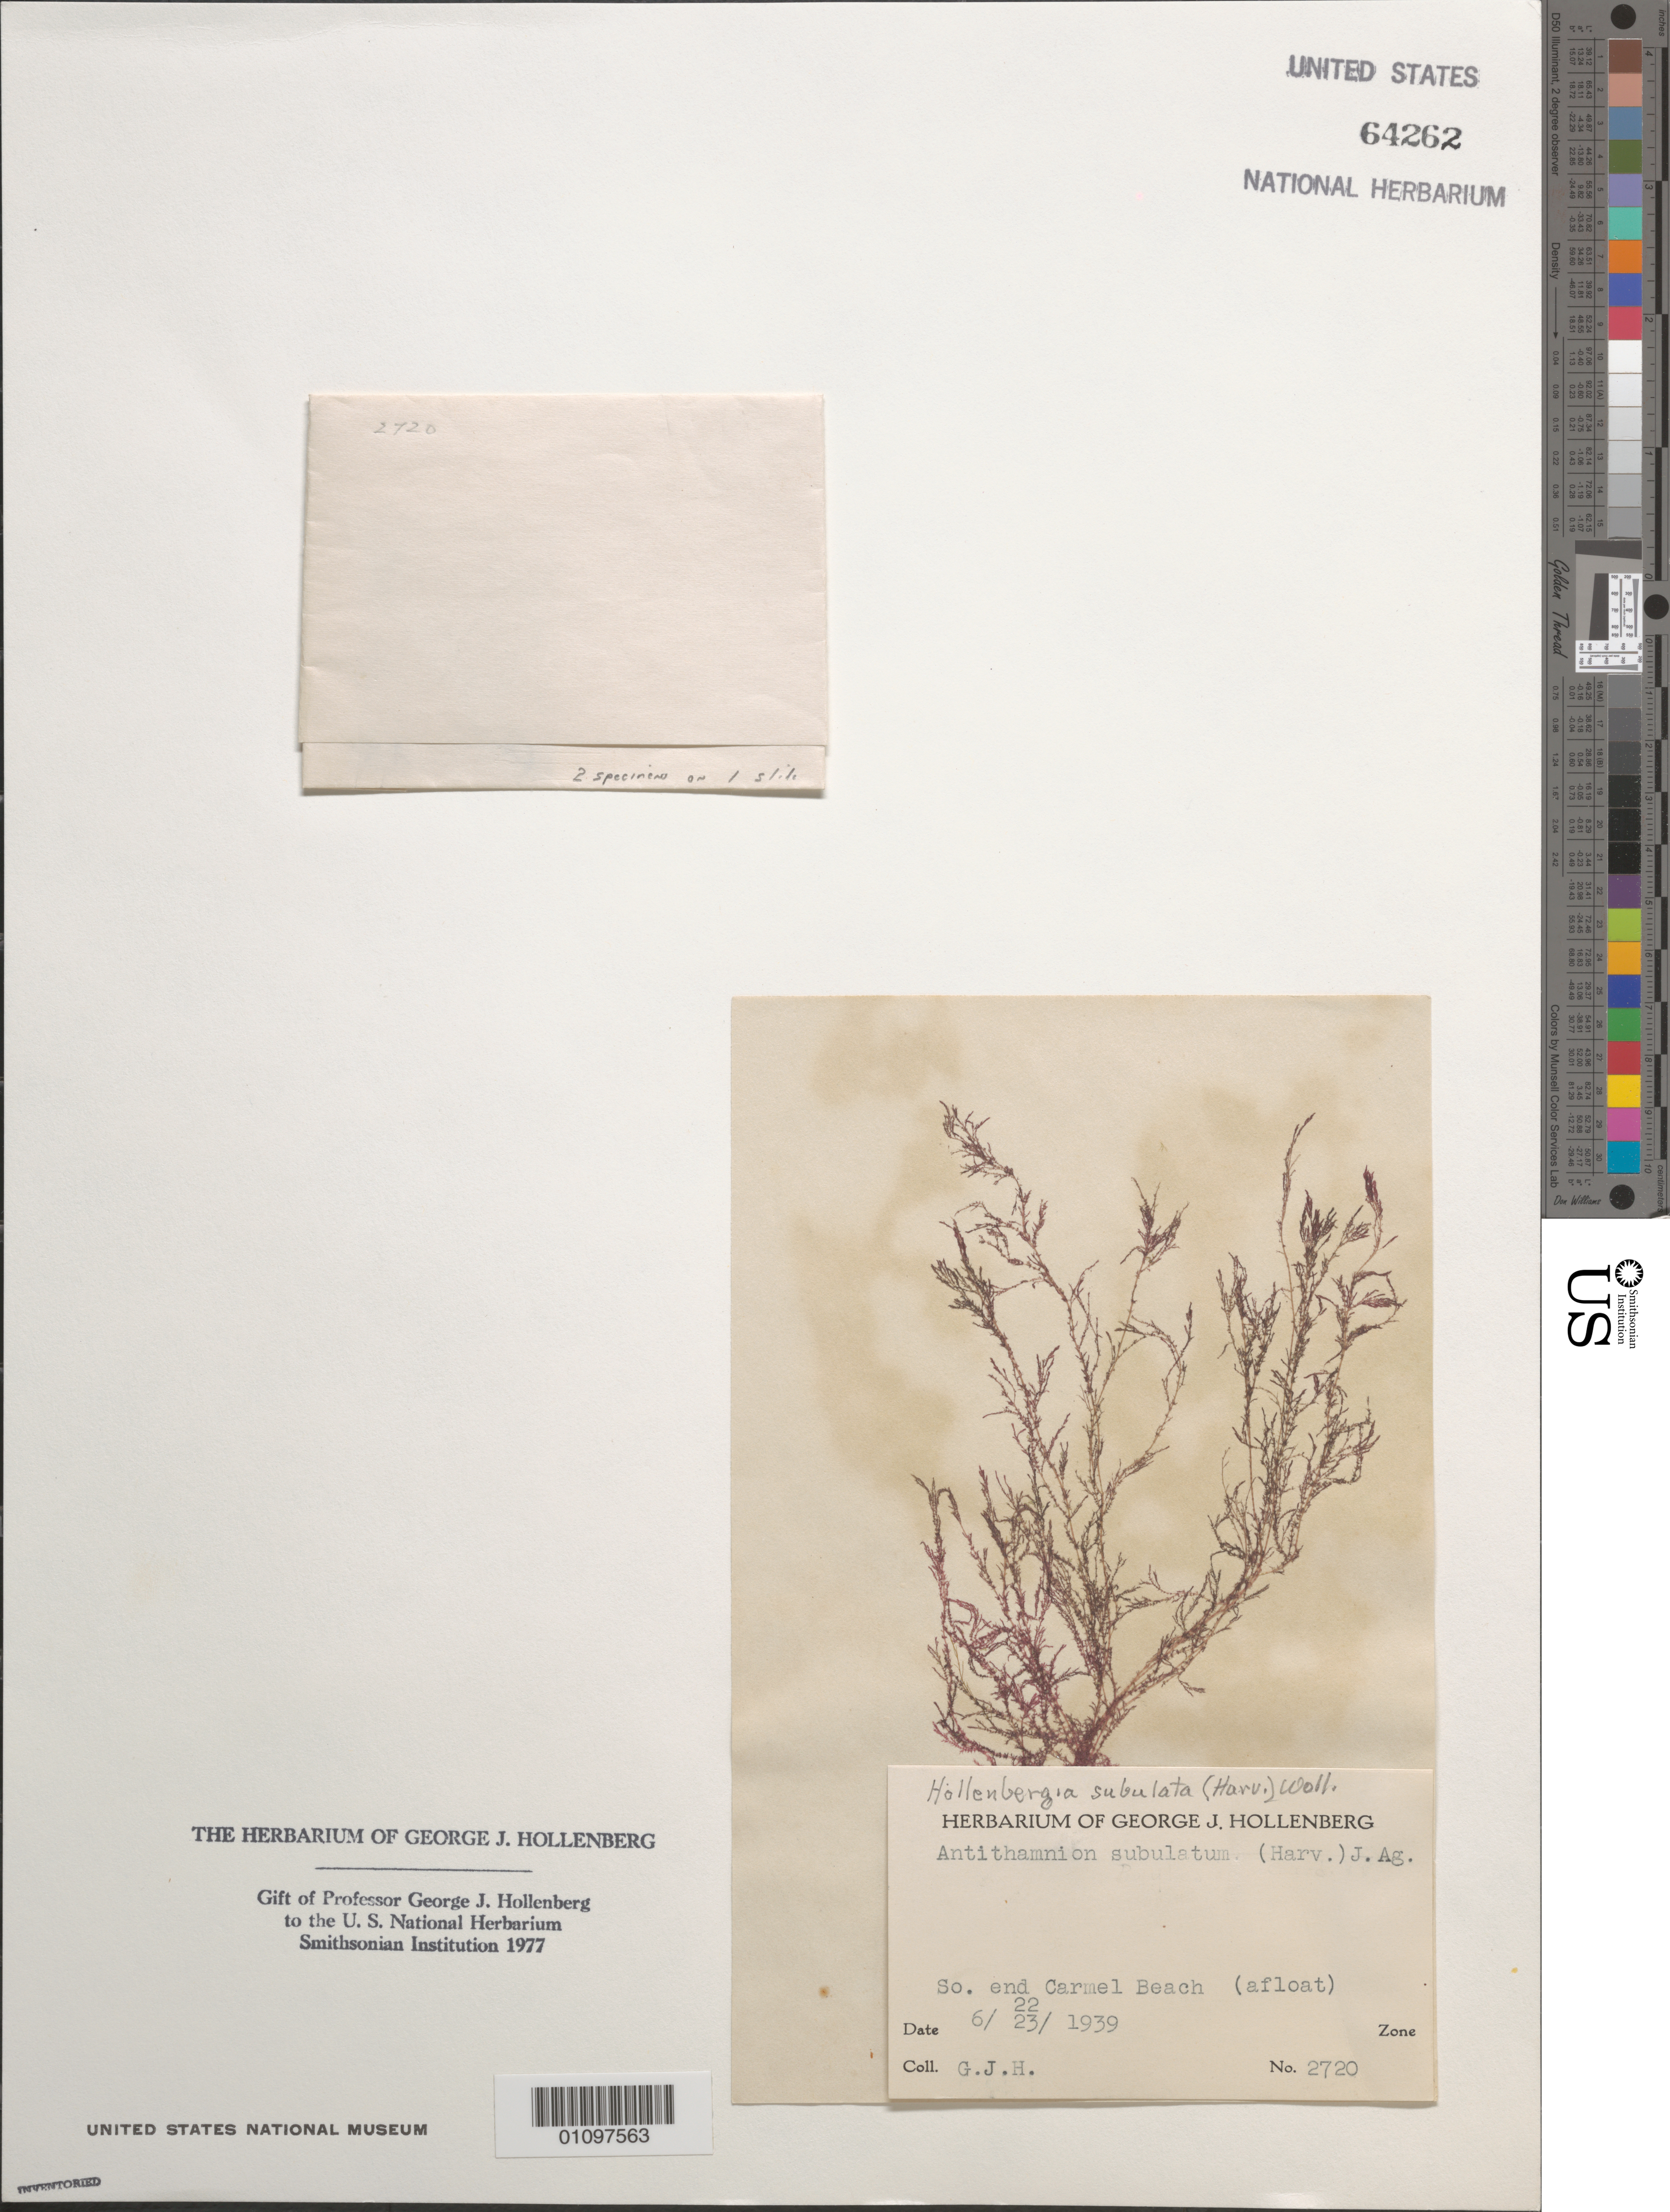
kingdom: Plantae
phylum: Rhodophyta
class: Florideophyceae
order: Ceramiales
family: Ceramiaceae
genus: Hollenbergia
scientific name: Hollenbergia subulata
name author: (Harv.) Wollaston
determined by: Hollenberg, George J.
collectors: G. Hollenberg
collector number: GJH 2720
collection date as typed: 22 Jun 1939 and 23 Jun 1939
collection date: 1939-06-22,1939-06-23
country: United States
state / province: California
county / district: Monterey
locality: Carmel Beach, south end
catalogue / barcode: US 64262